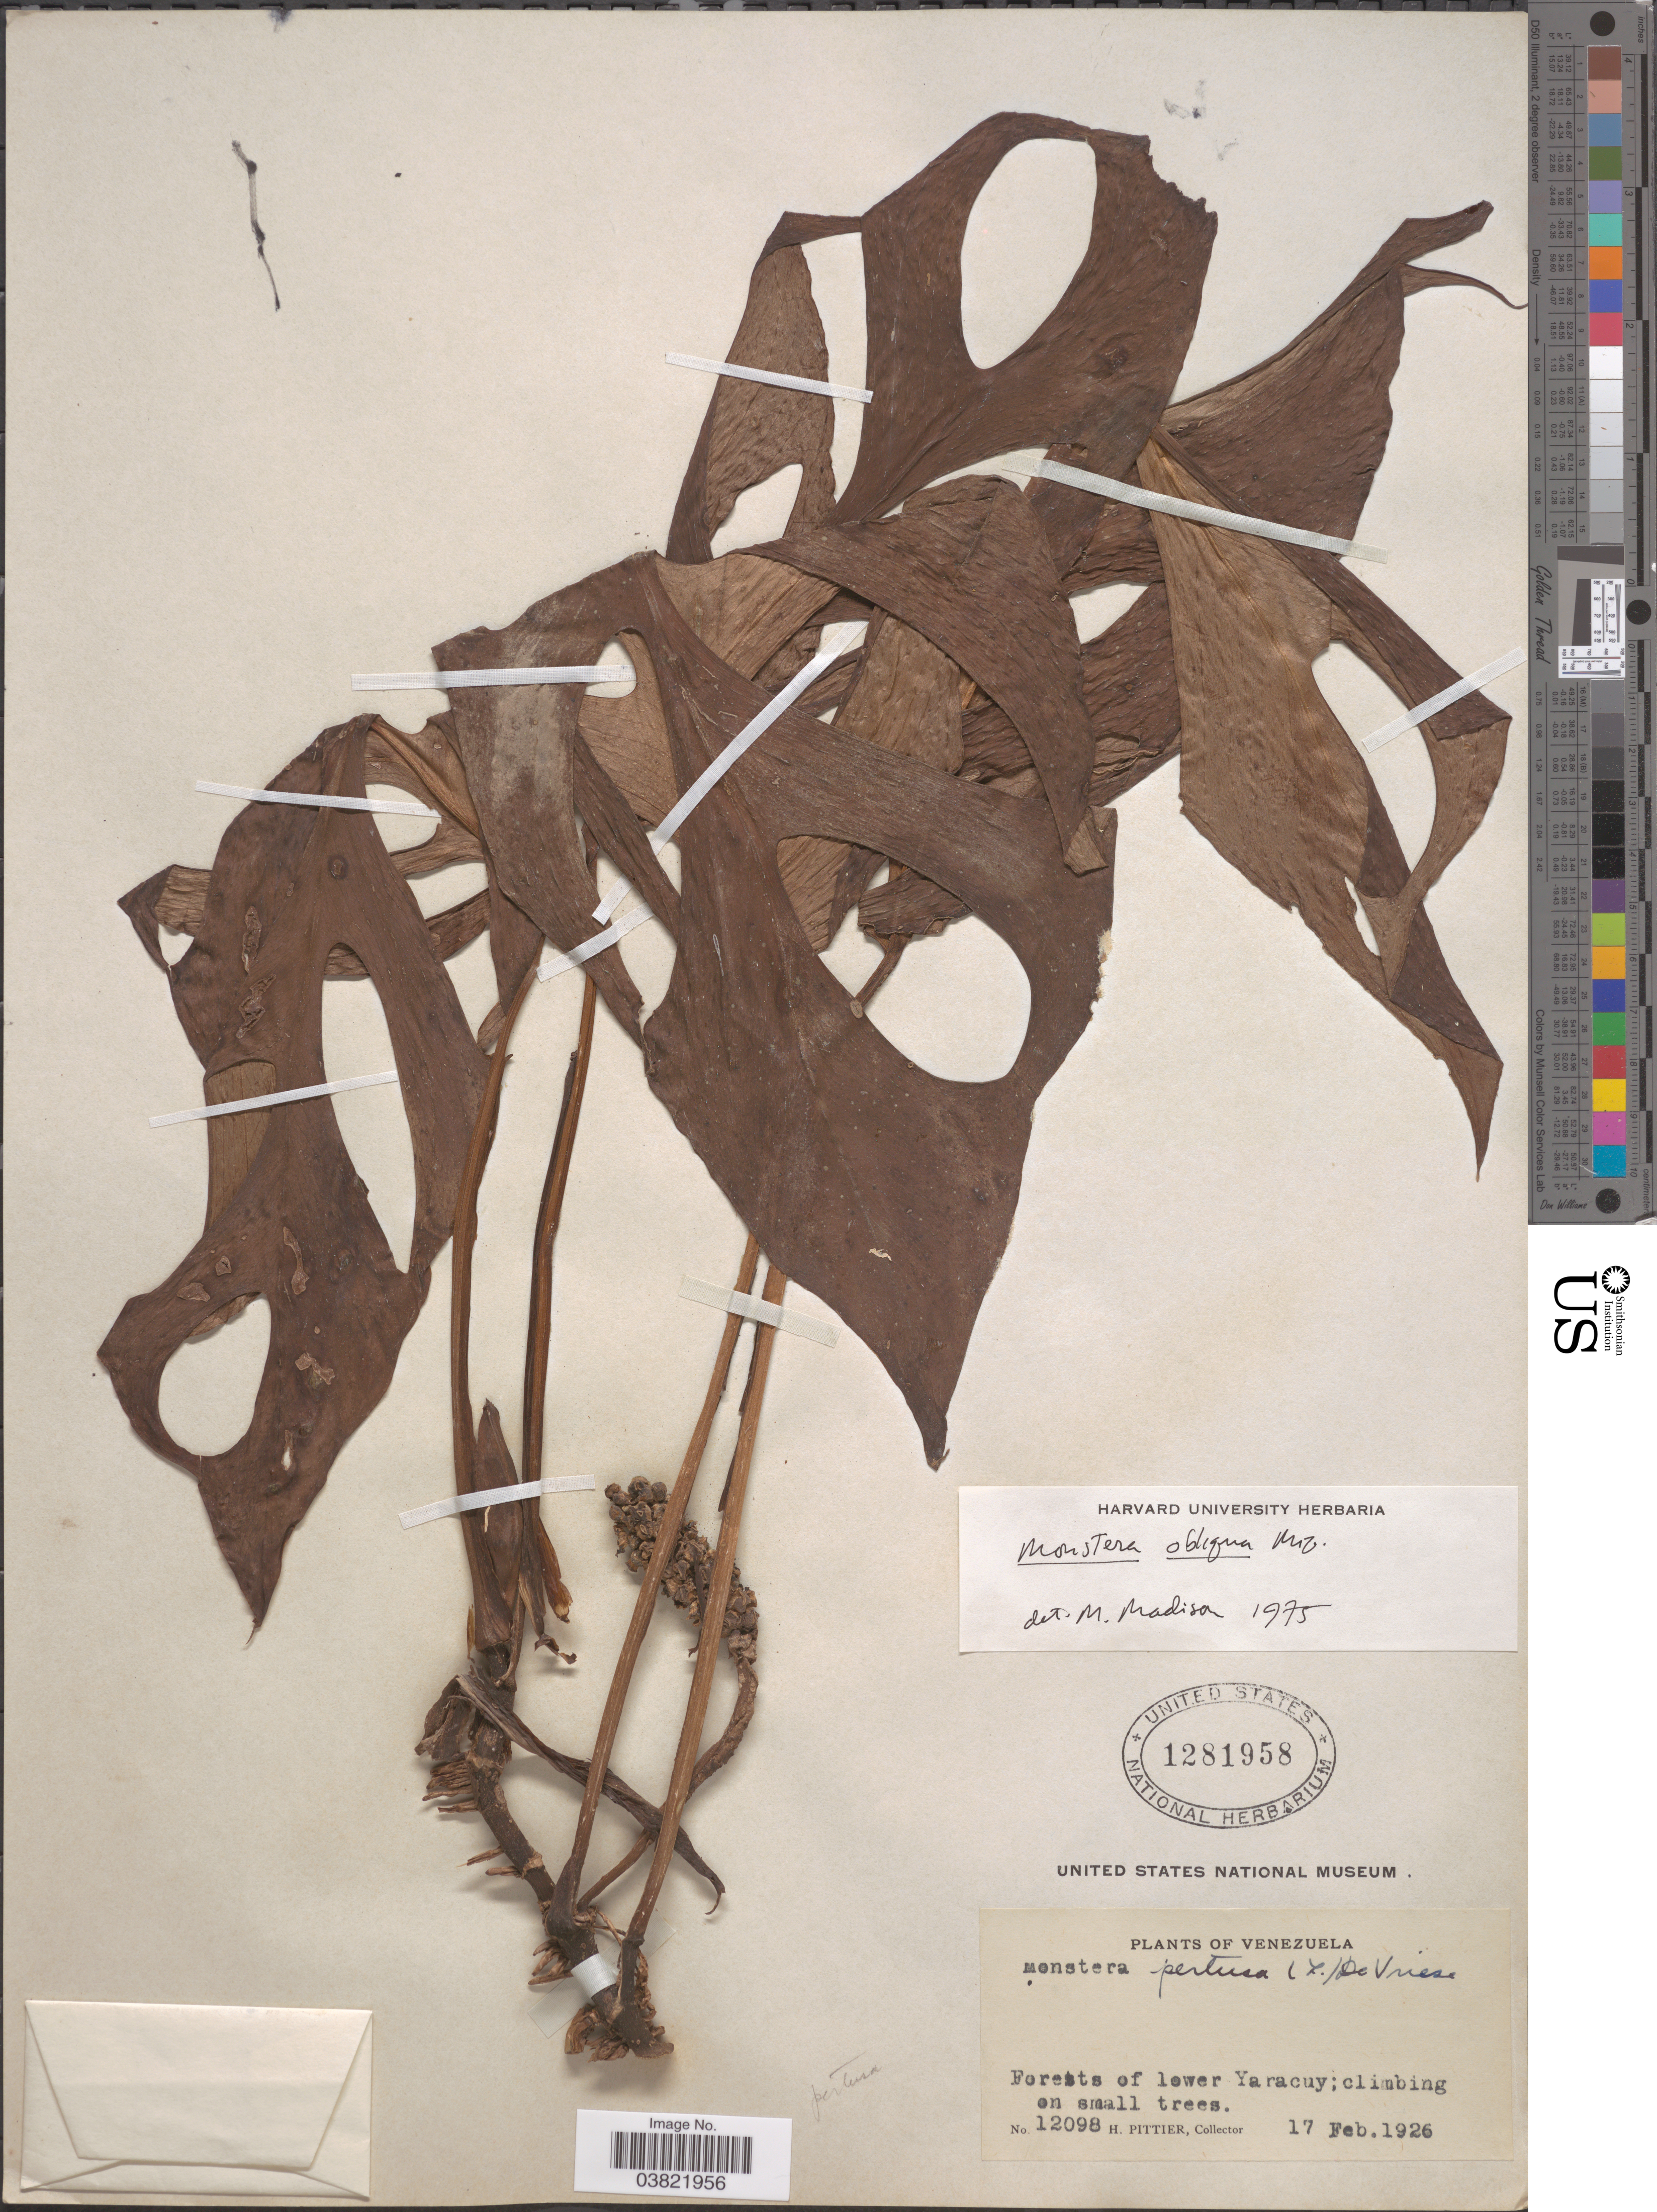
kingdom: Plantae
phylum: Tracheophyta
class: Liliopsida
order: Alismatales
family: Araceae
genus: Monstera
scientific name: Monstera obliqua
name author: Miq.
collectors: H. F. Pittier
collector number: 12098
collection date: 1926-02-17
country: Venezuela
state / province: Yaracuy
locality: Forests of lower Yaracuy.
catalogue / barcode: US 1281958